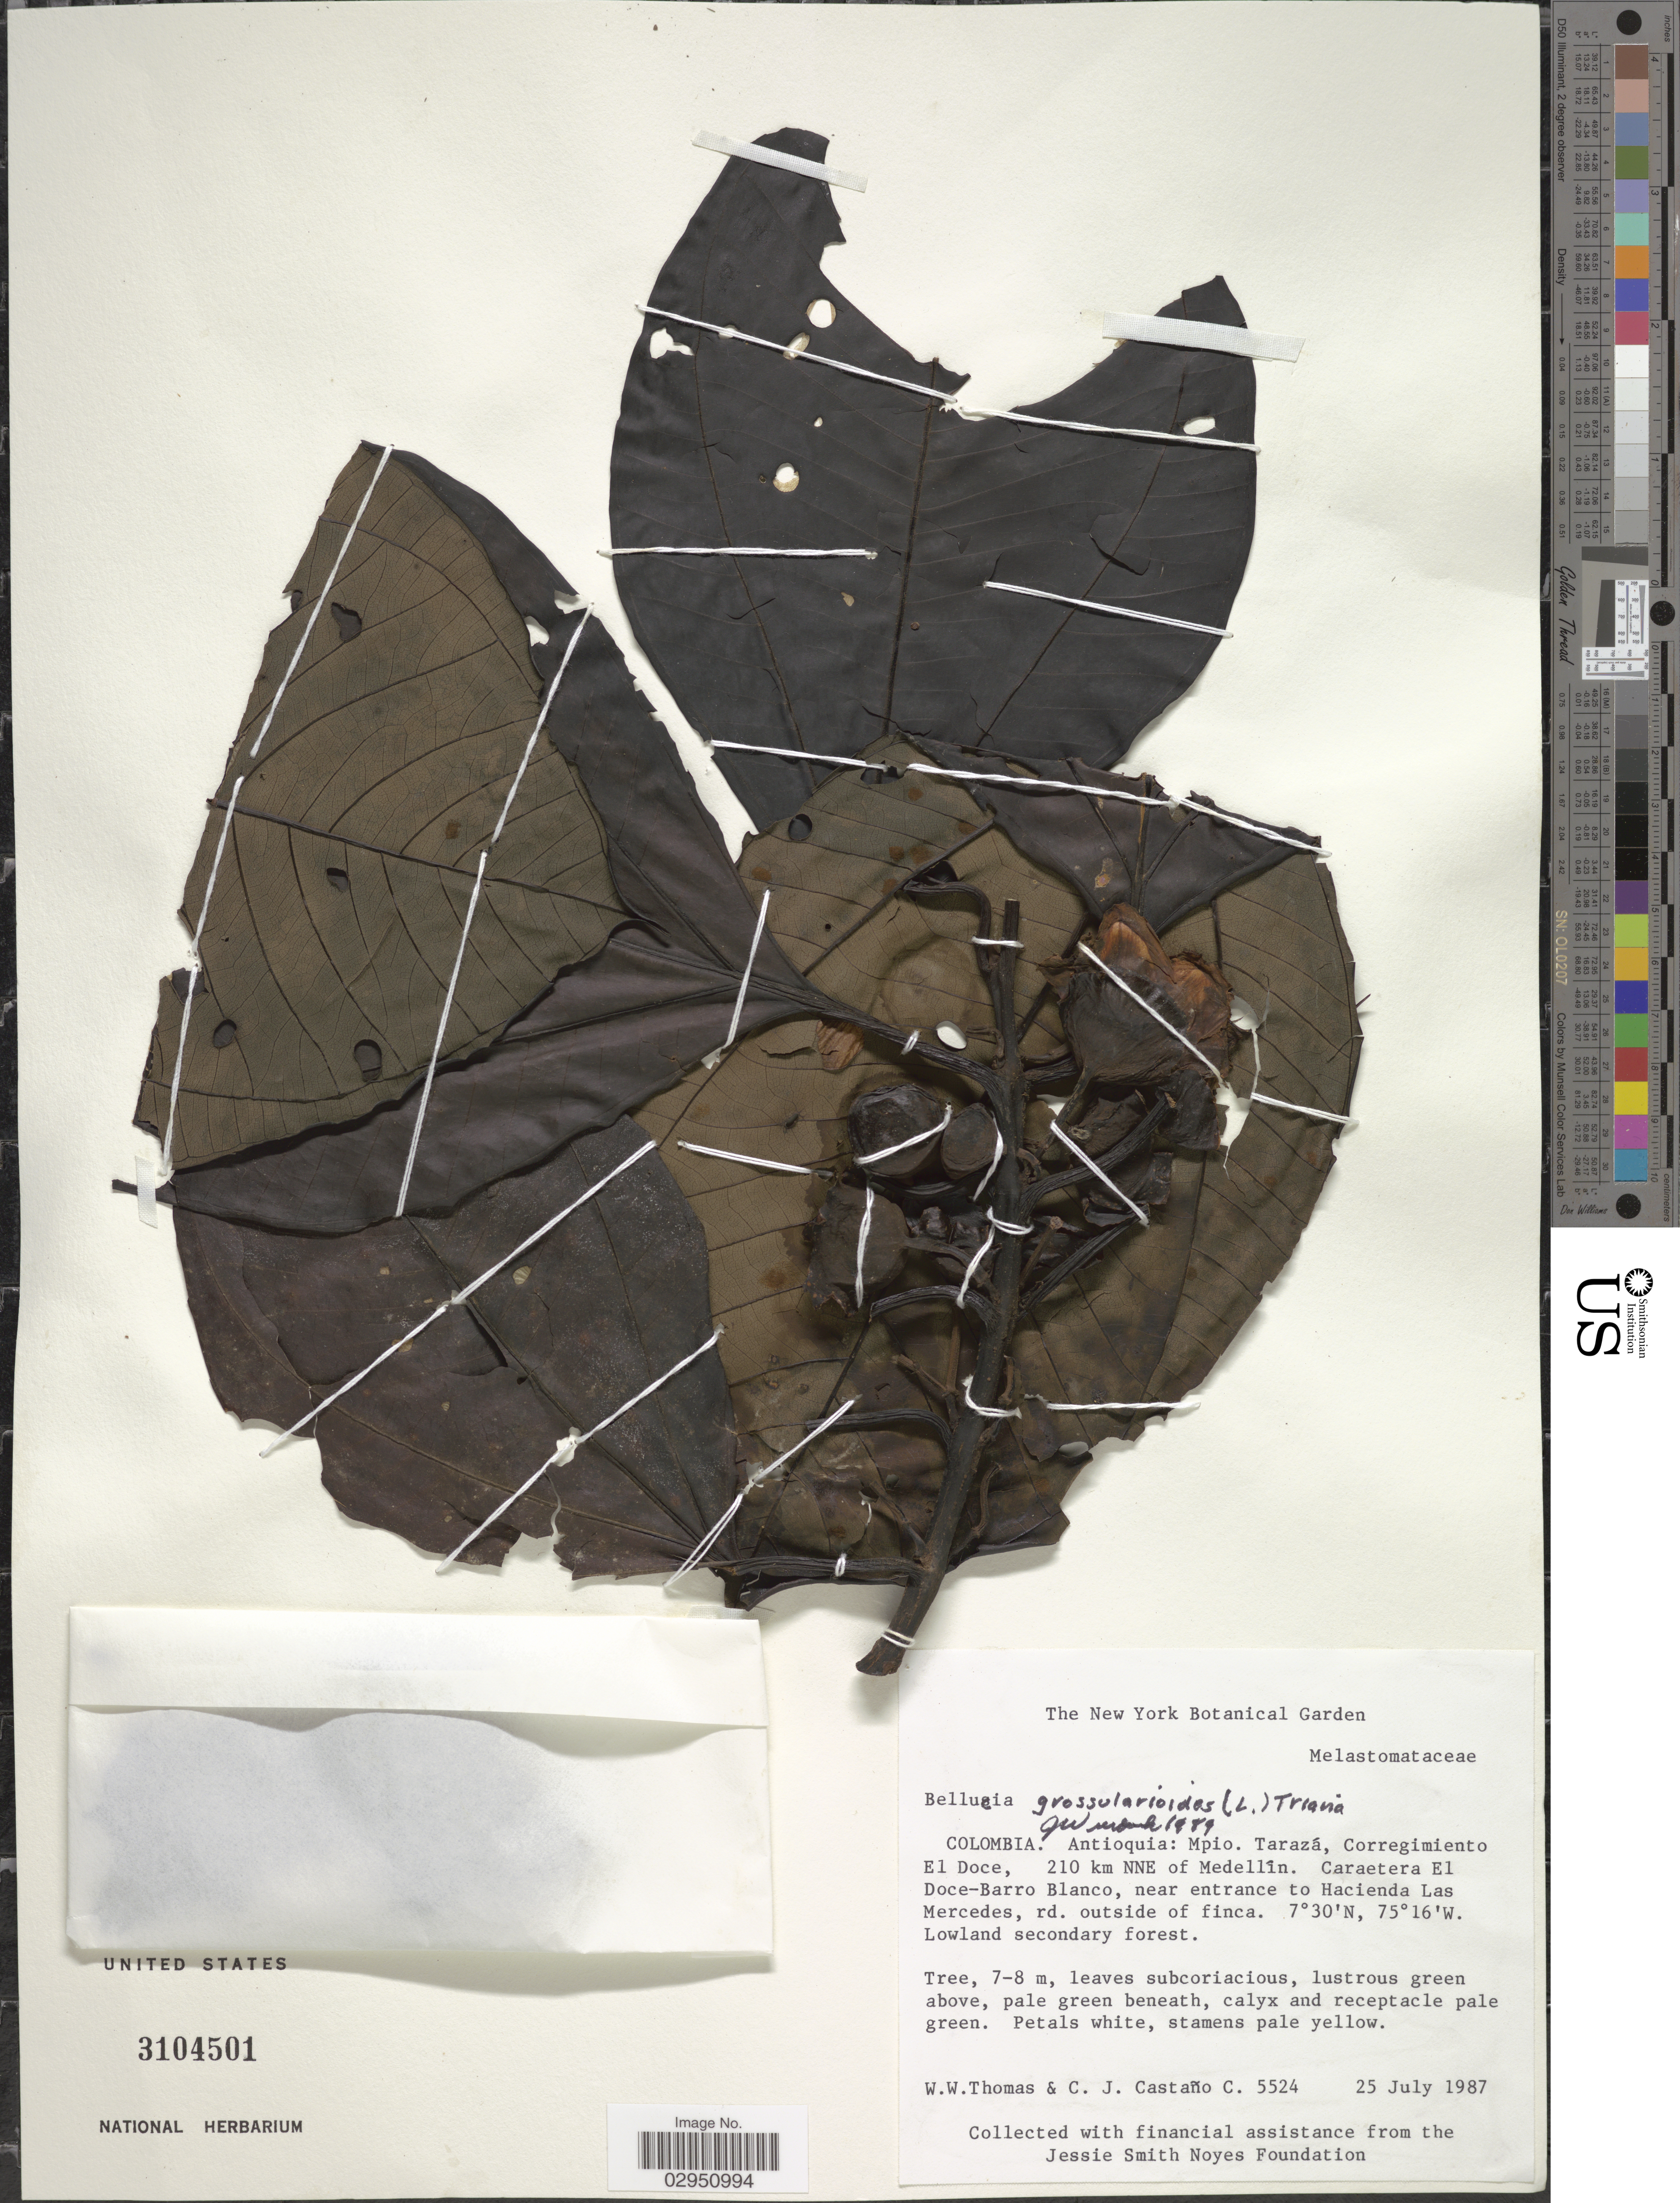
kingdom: Plantae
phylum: Tracheophyta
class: Magnoliopsida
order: Myrtales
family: Melastomataceae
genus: Bellucia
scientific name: Bellucia grossularioides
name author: (L.) Triana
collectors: W. Thomas & C. Castano-C.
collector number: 5524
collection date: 1987-07-25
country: Colombia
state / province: Antioquia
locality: Mpio. Tarazá, Corregimiento El Doce, 210 km NNE of Medellín. Caratera El Doce-Barro Blanco, near entrance to Hacienda Las Mercedes, rd. outside of finca.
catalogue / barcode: US 3104501